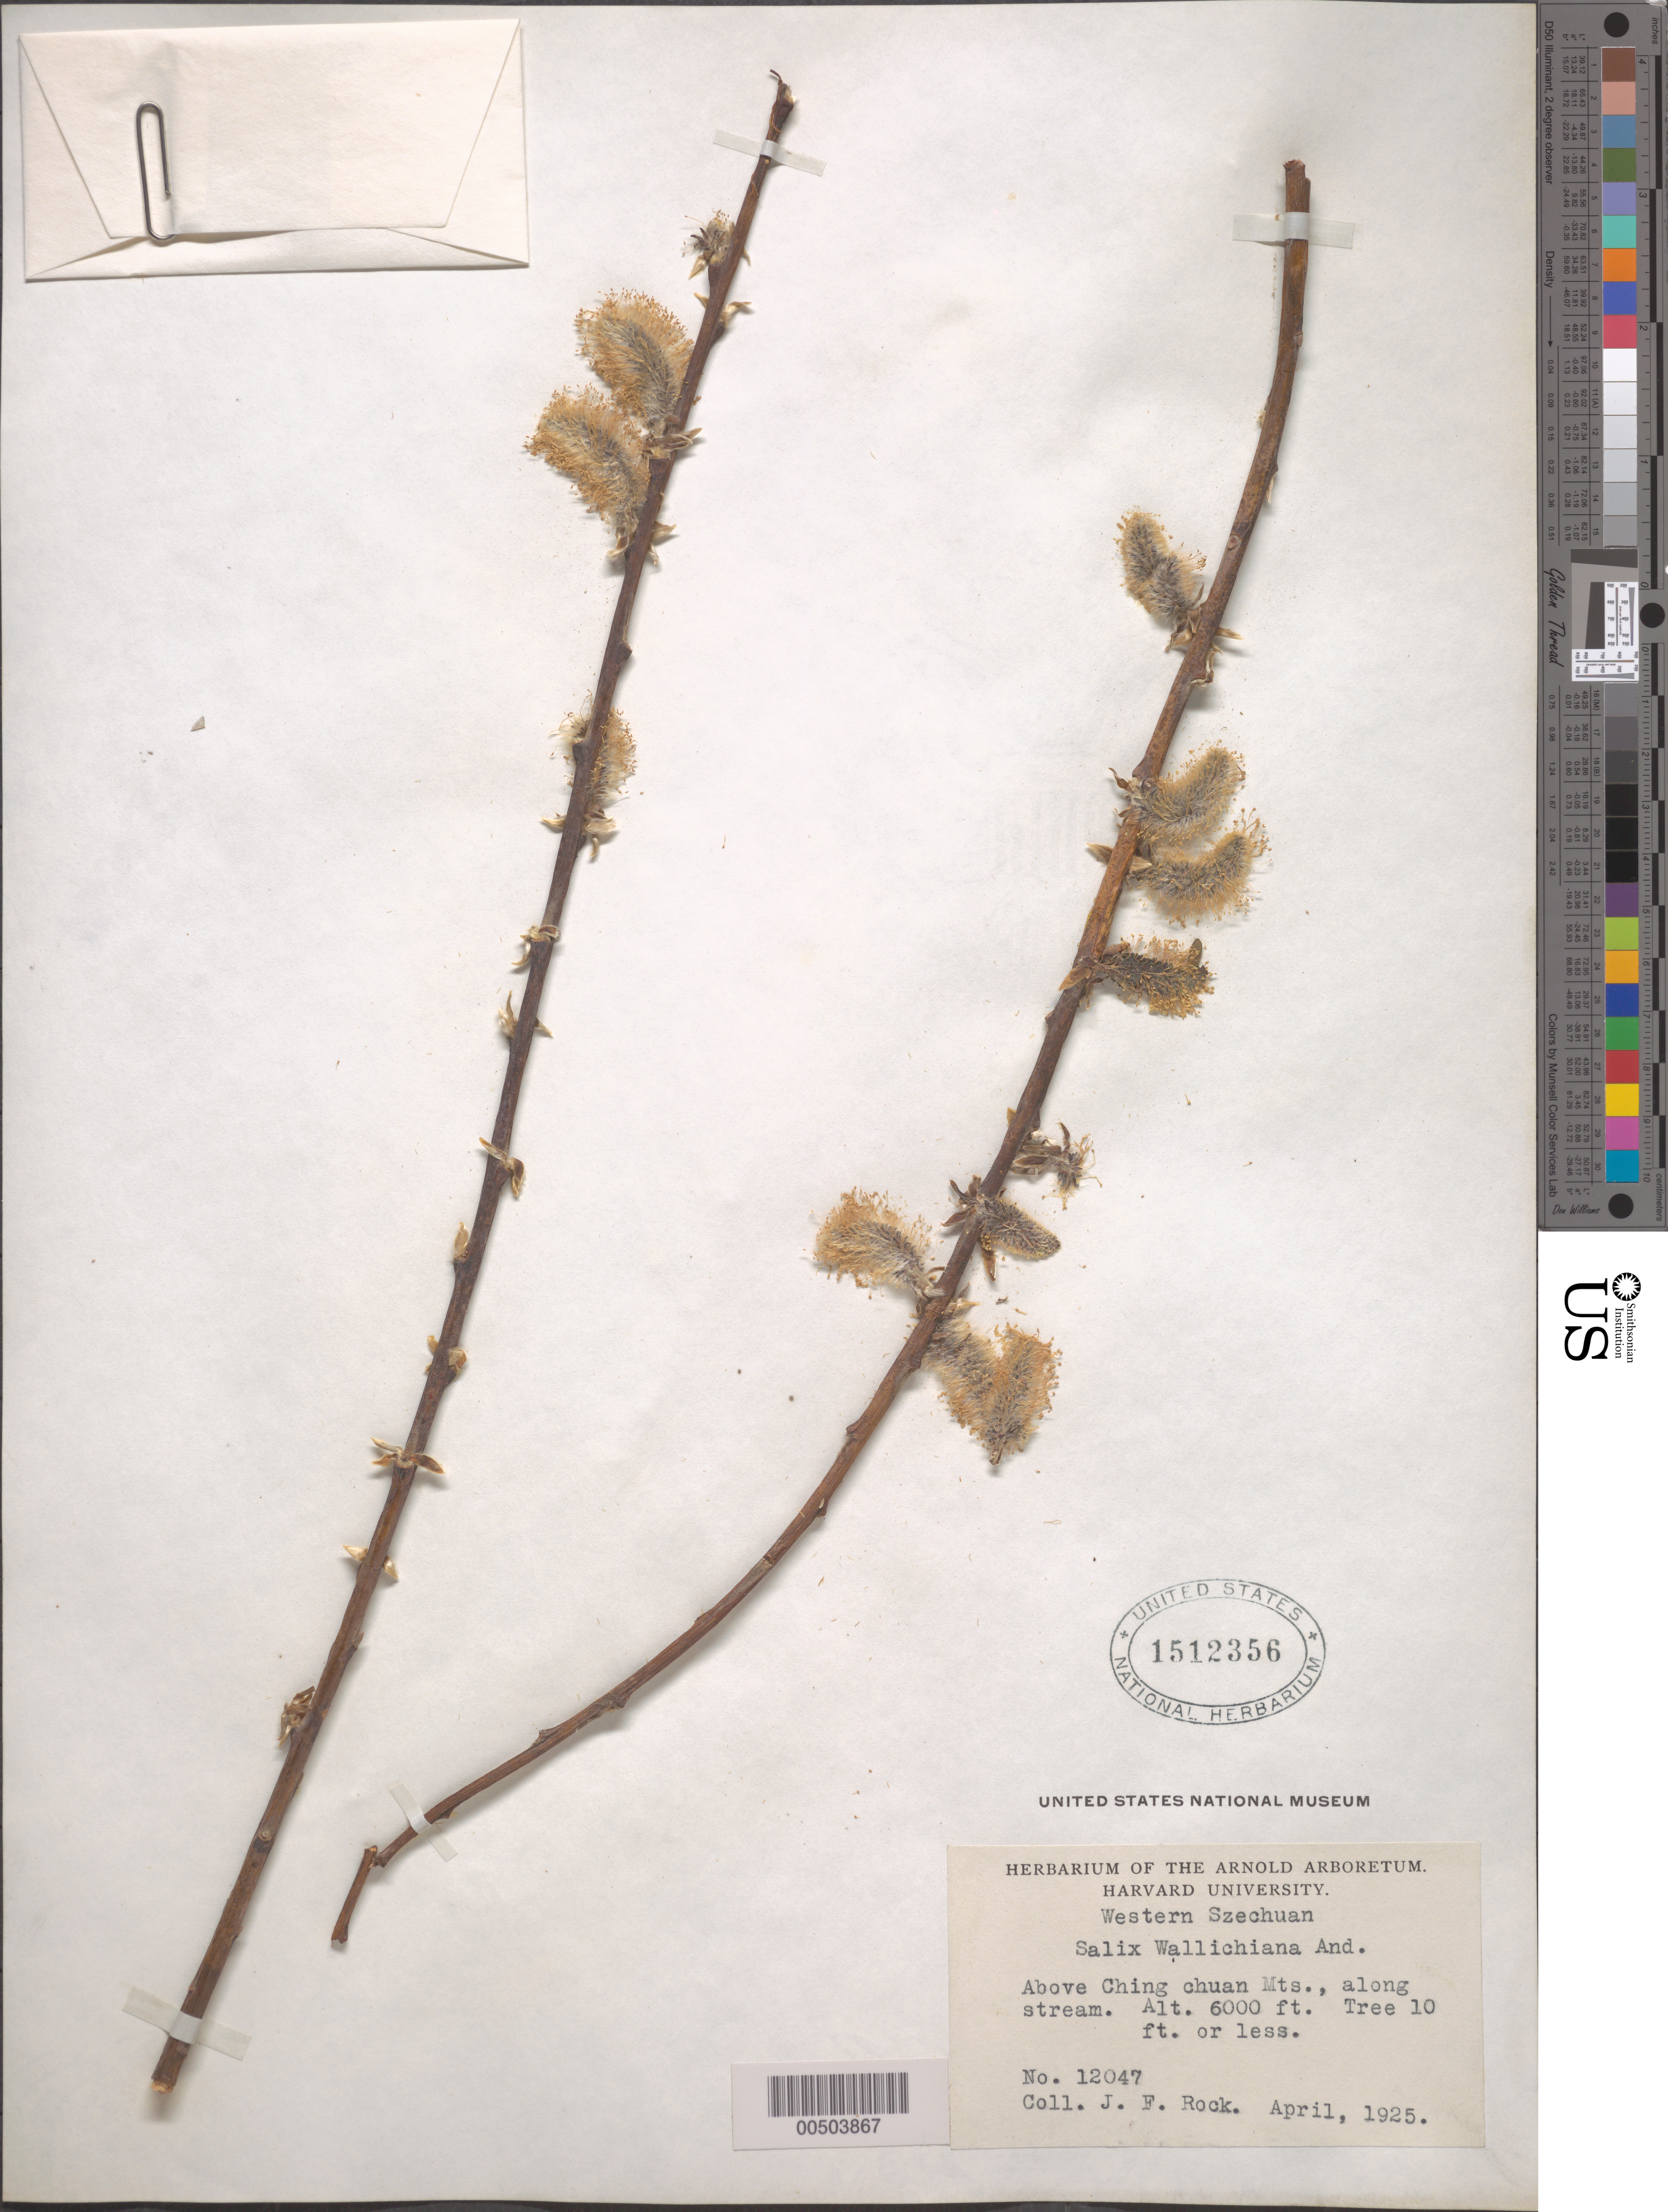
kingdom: Plantae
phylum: Tracheophyta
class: Magnoliopsida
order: Malpighiales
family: Salicaceae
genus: Salix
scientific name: Salix wallichiana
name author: Andersson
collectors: J. F. Rock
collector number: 12047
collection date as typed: Apr 1925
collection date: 1925-04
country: China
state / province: Sichuan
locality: Above Ching chuan Mts., along stream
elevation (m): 1829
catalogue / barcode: US 1512356